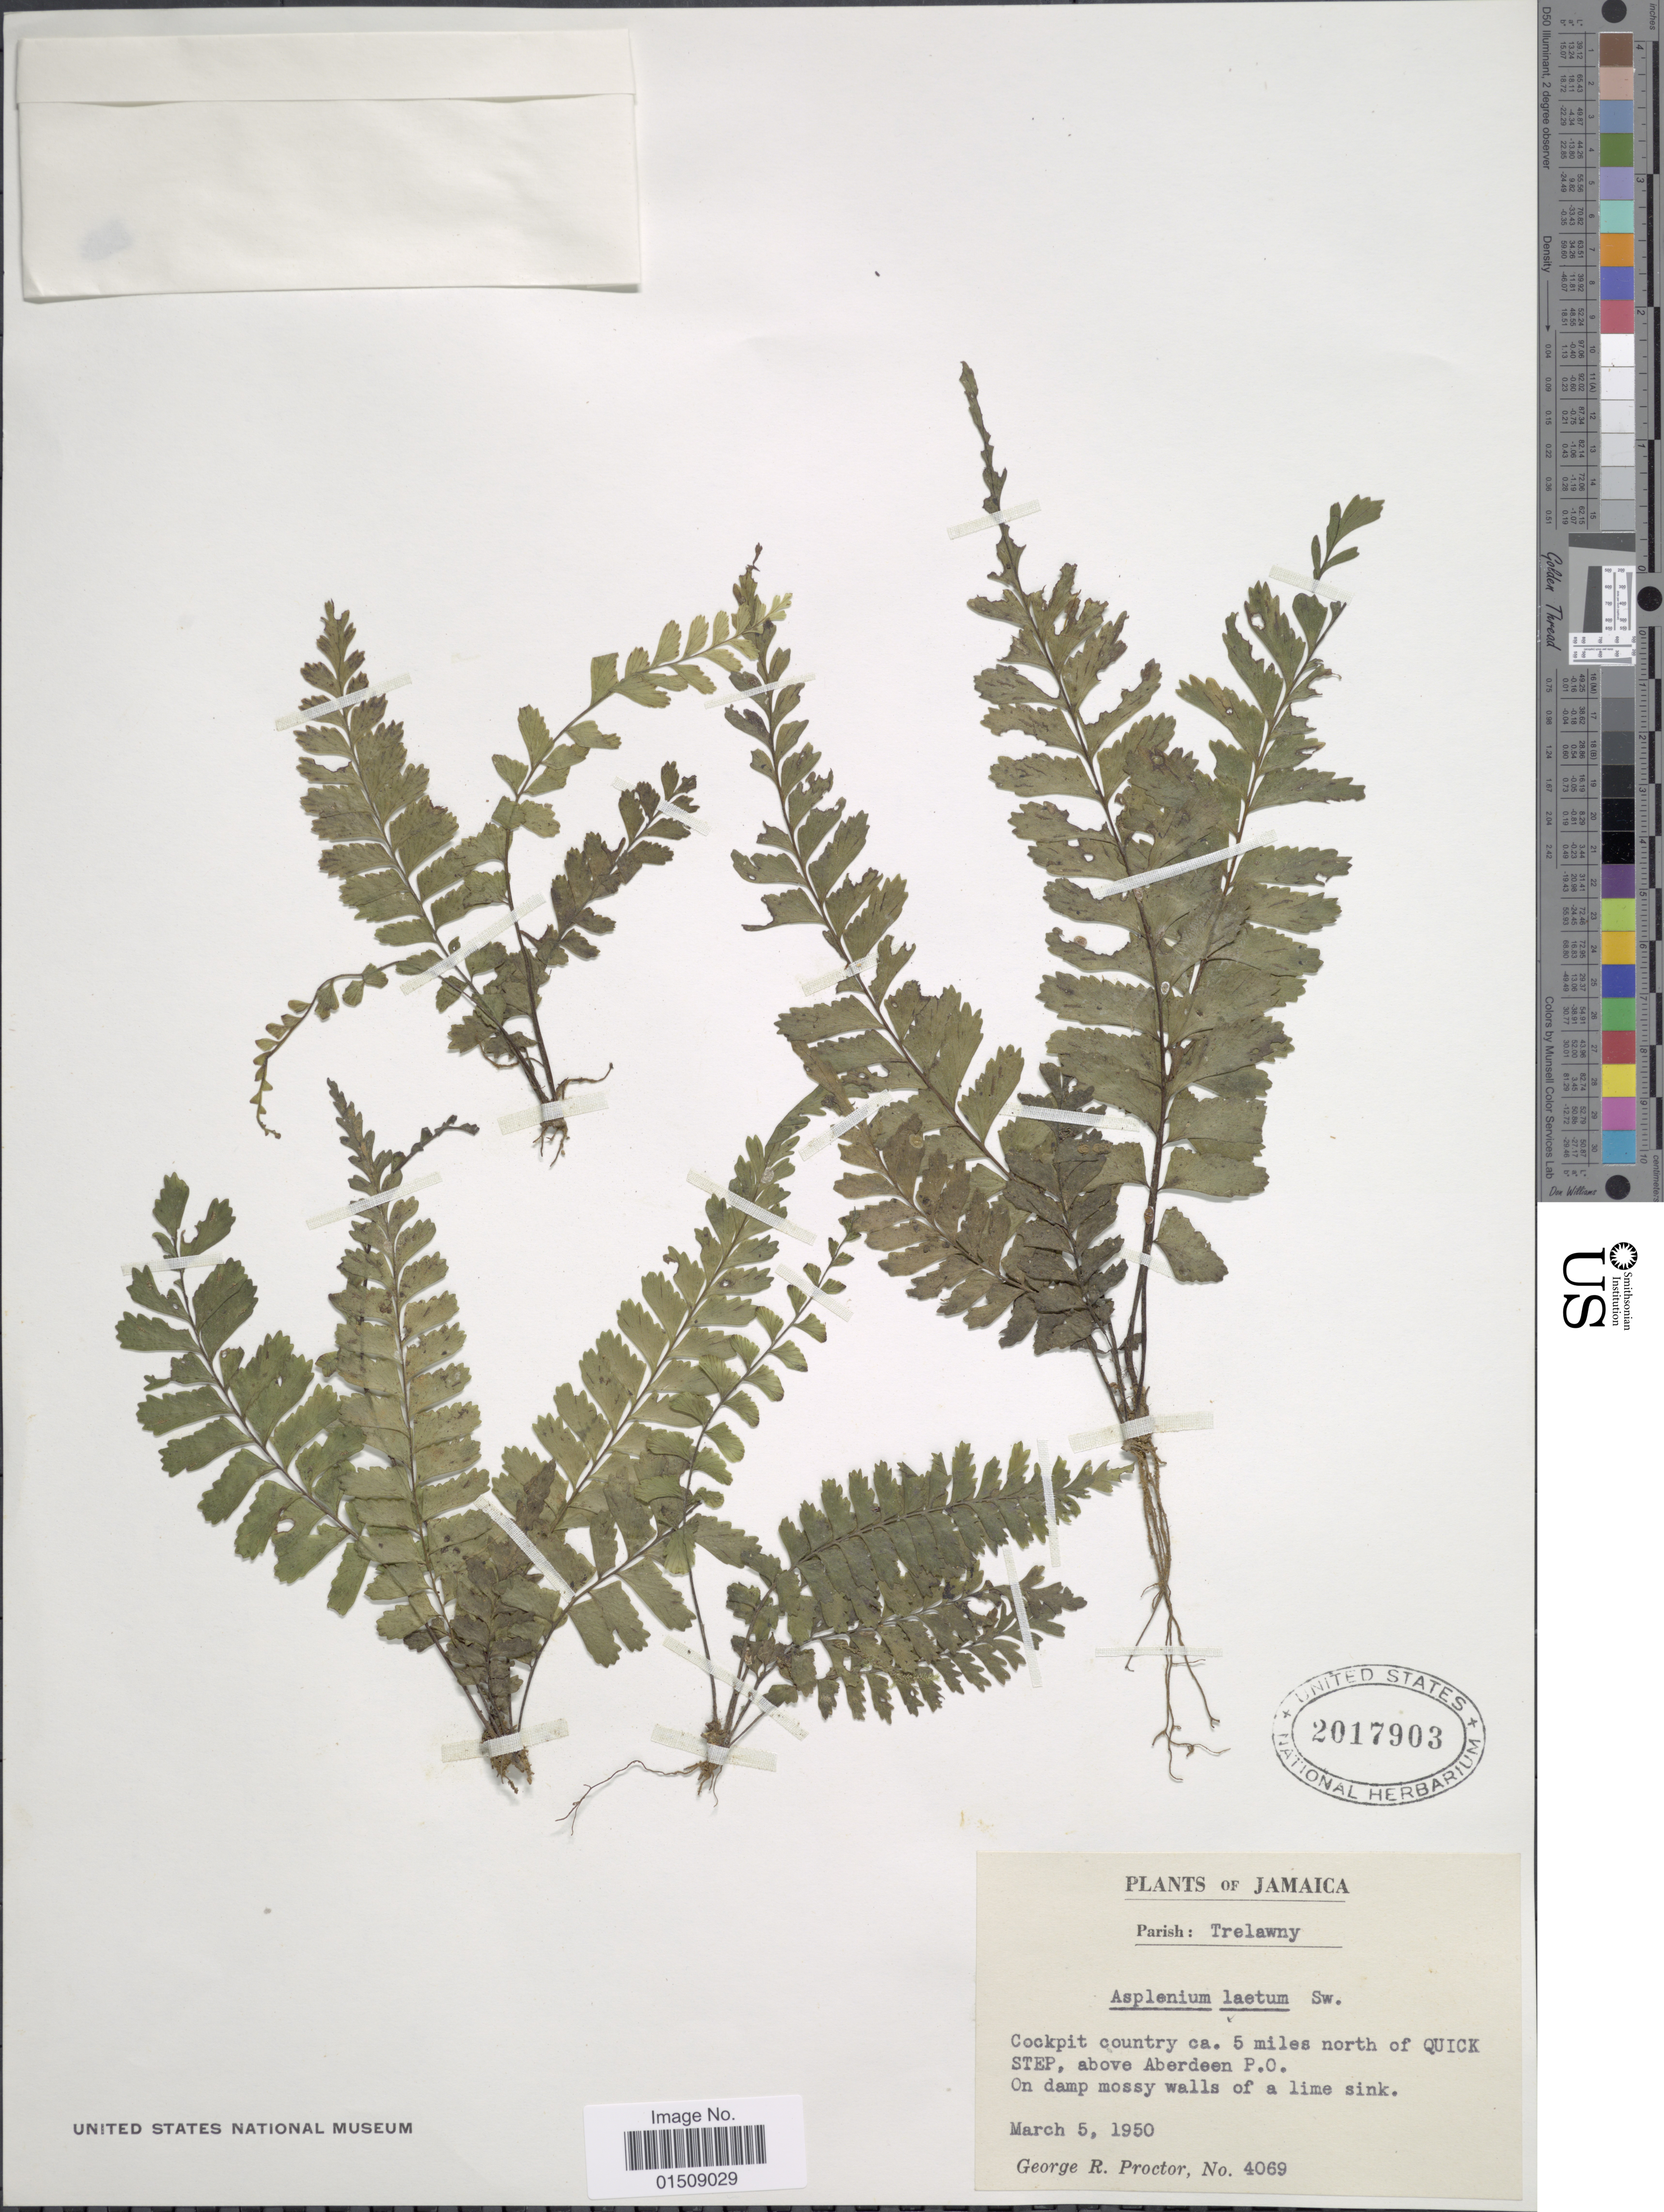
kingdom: Plantae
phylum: Tracheophyta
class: Polypodiopsida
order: Polypodiales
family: Aspleniaceae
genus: Asplenium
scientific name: Asplenium laetum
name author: Sw.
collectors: G. R. Proctor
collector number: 4069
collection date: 1950-03-05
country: Jamaica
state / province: Trelawny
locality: Parish: Trelawny. Cockpit country ca. 5 miles north of Quick Step, above Aberdeen P.O.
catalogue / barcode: US 2017903